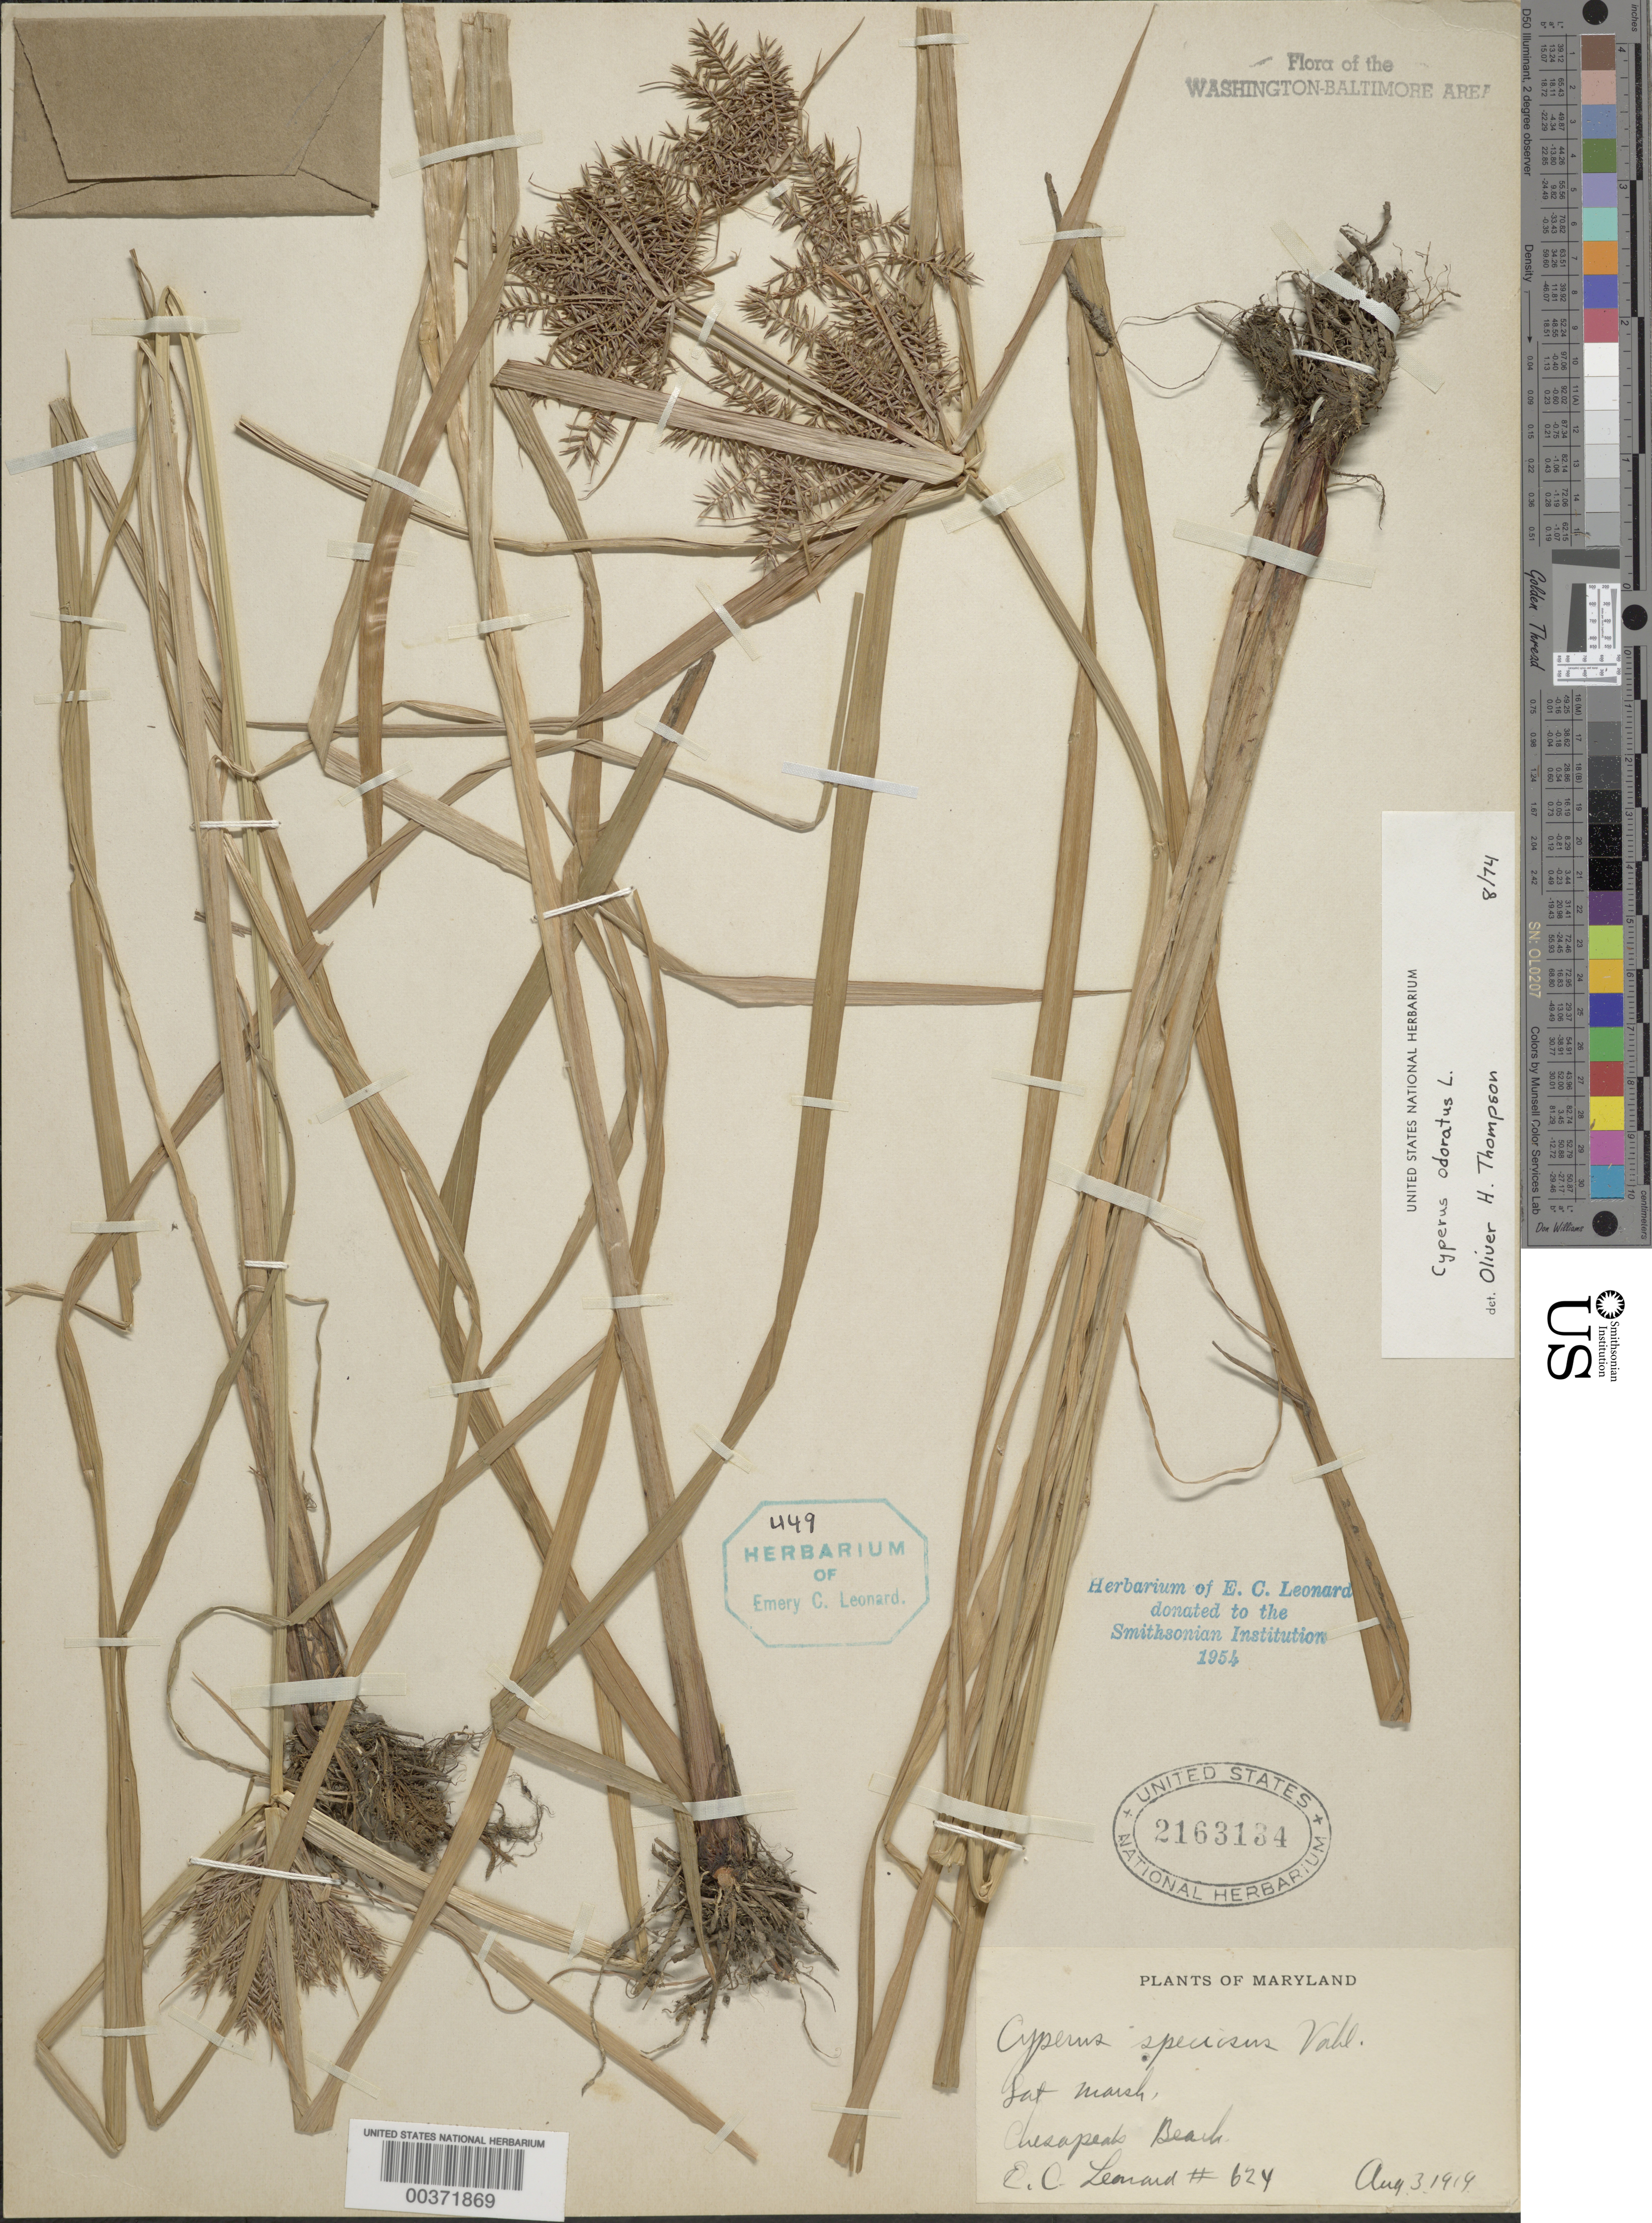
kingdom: Plantae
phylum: Tracheophyta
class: Liliopsida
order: Poales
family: Cyperaceae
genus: Cyperus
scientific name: Cyperus odoratus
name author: L.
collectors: E. C. Leonard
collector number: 624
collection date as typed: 03 Aug 1919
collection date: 1919-08-03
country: United States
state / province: Maryland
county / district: Calvert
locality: Chesapeake Beach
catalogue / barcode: US 2163134